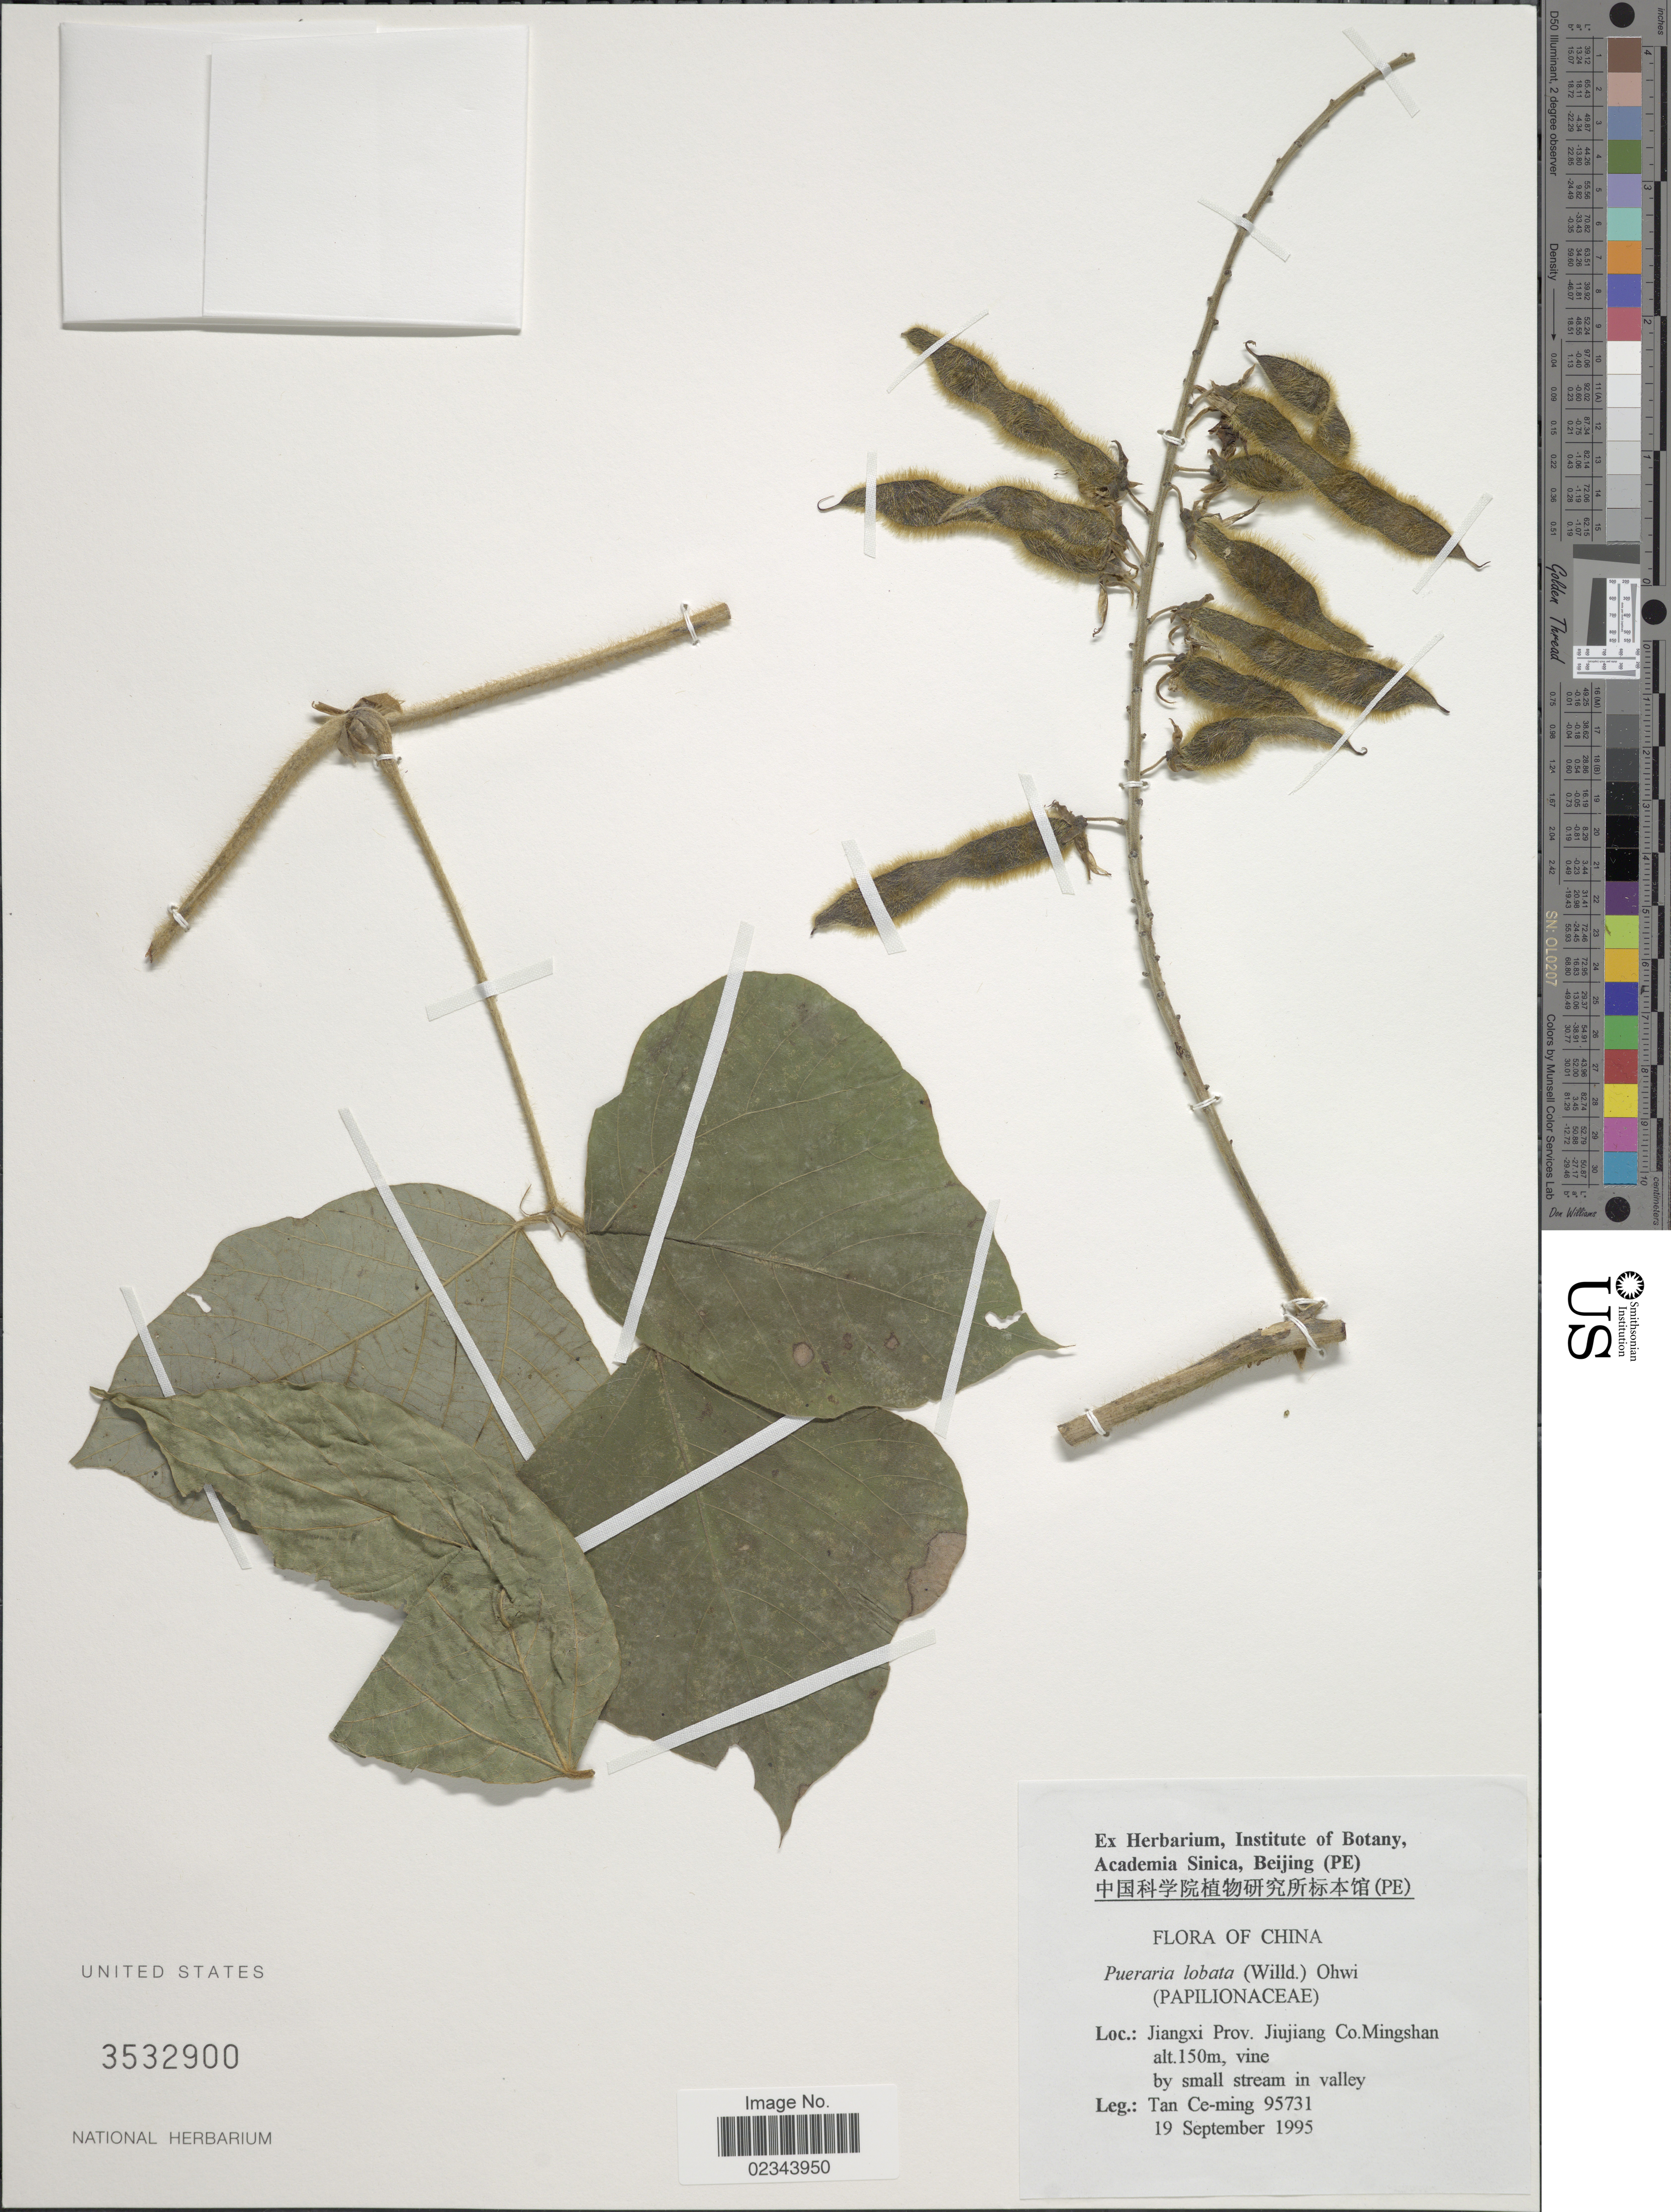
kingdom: Plantae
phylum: Tracheophyta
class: Magnoliopsida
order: Fabales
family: Fabaceae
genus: Pueraria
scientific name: Pueraria lobata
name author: (Willd.) Ohwi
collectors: T. Ce-ming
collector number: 95731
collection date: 1995-09-19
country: China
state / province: Jiangxi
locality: Jiujiang Co. Mingshan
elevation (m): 150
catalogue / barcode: US 3532900